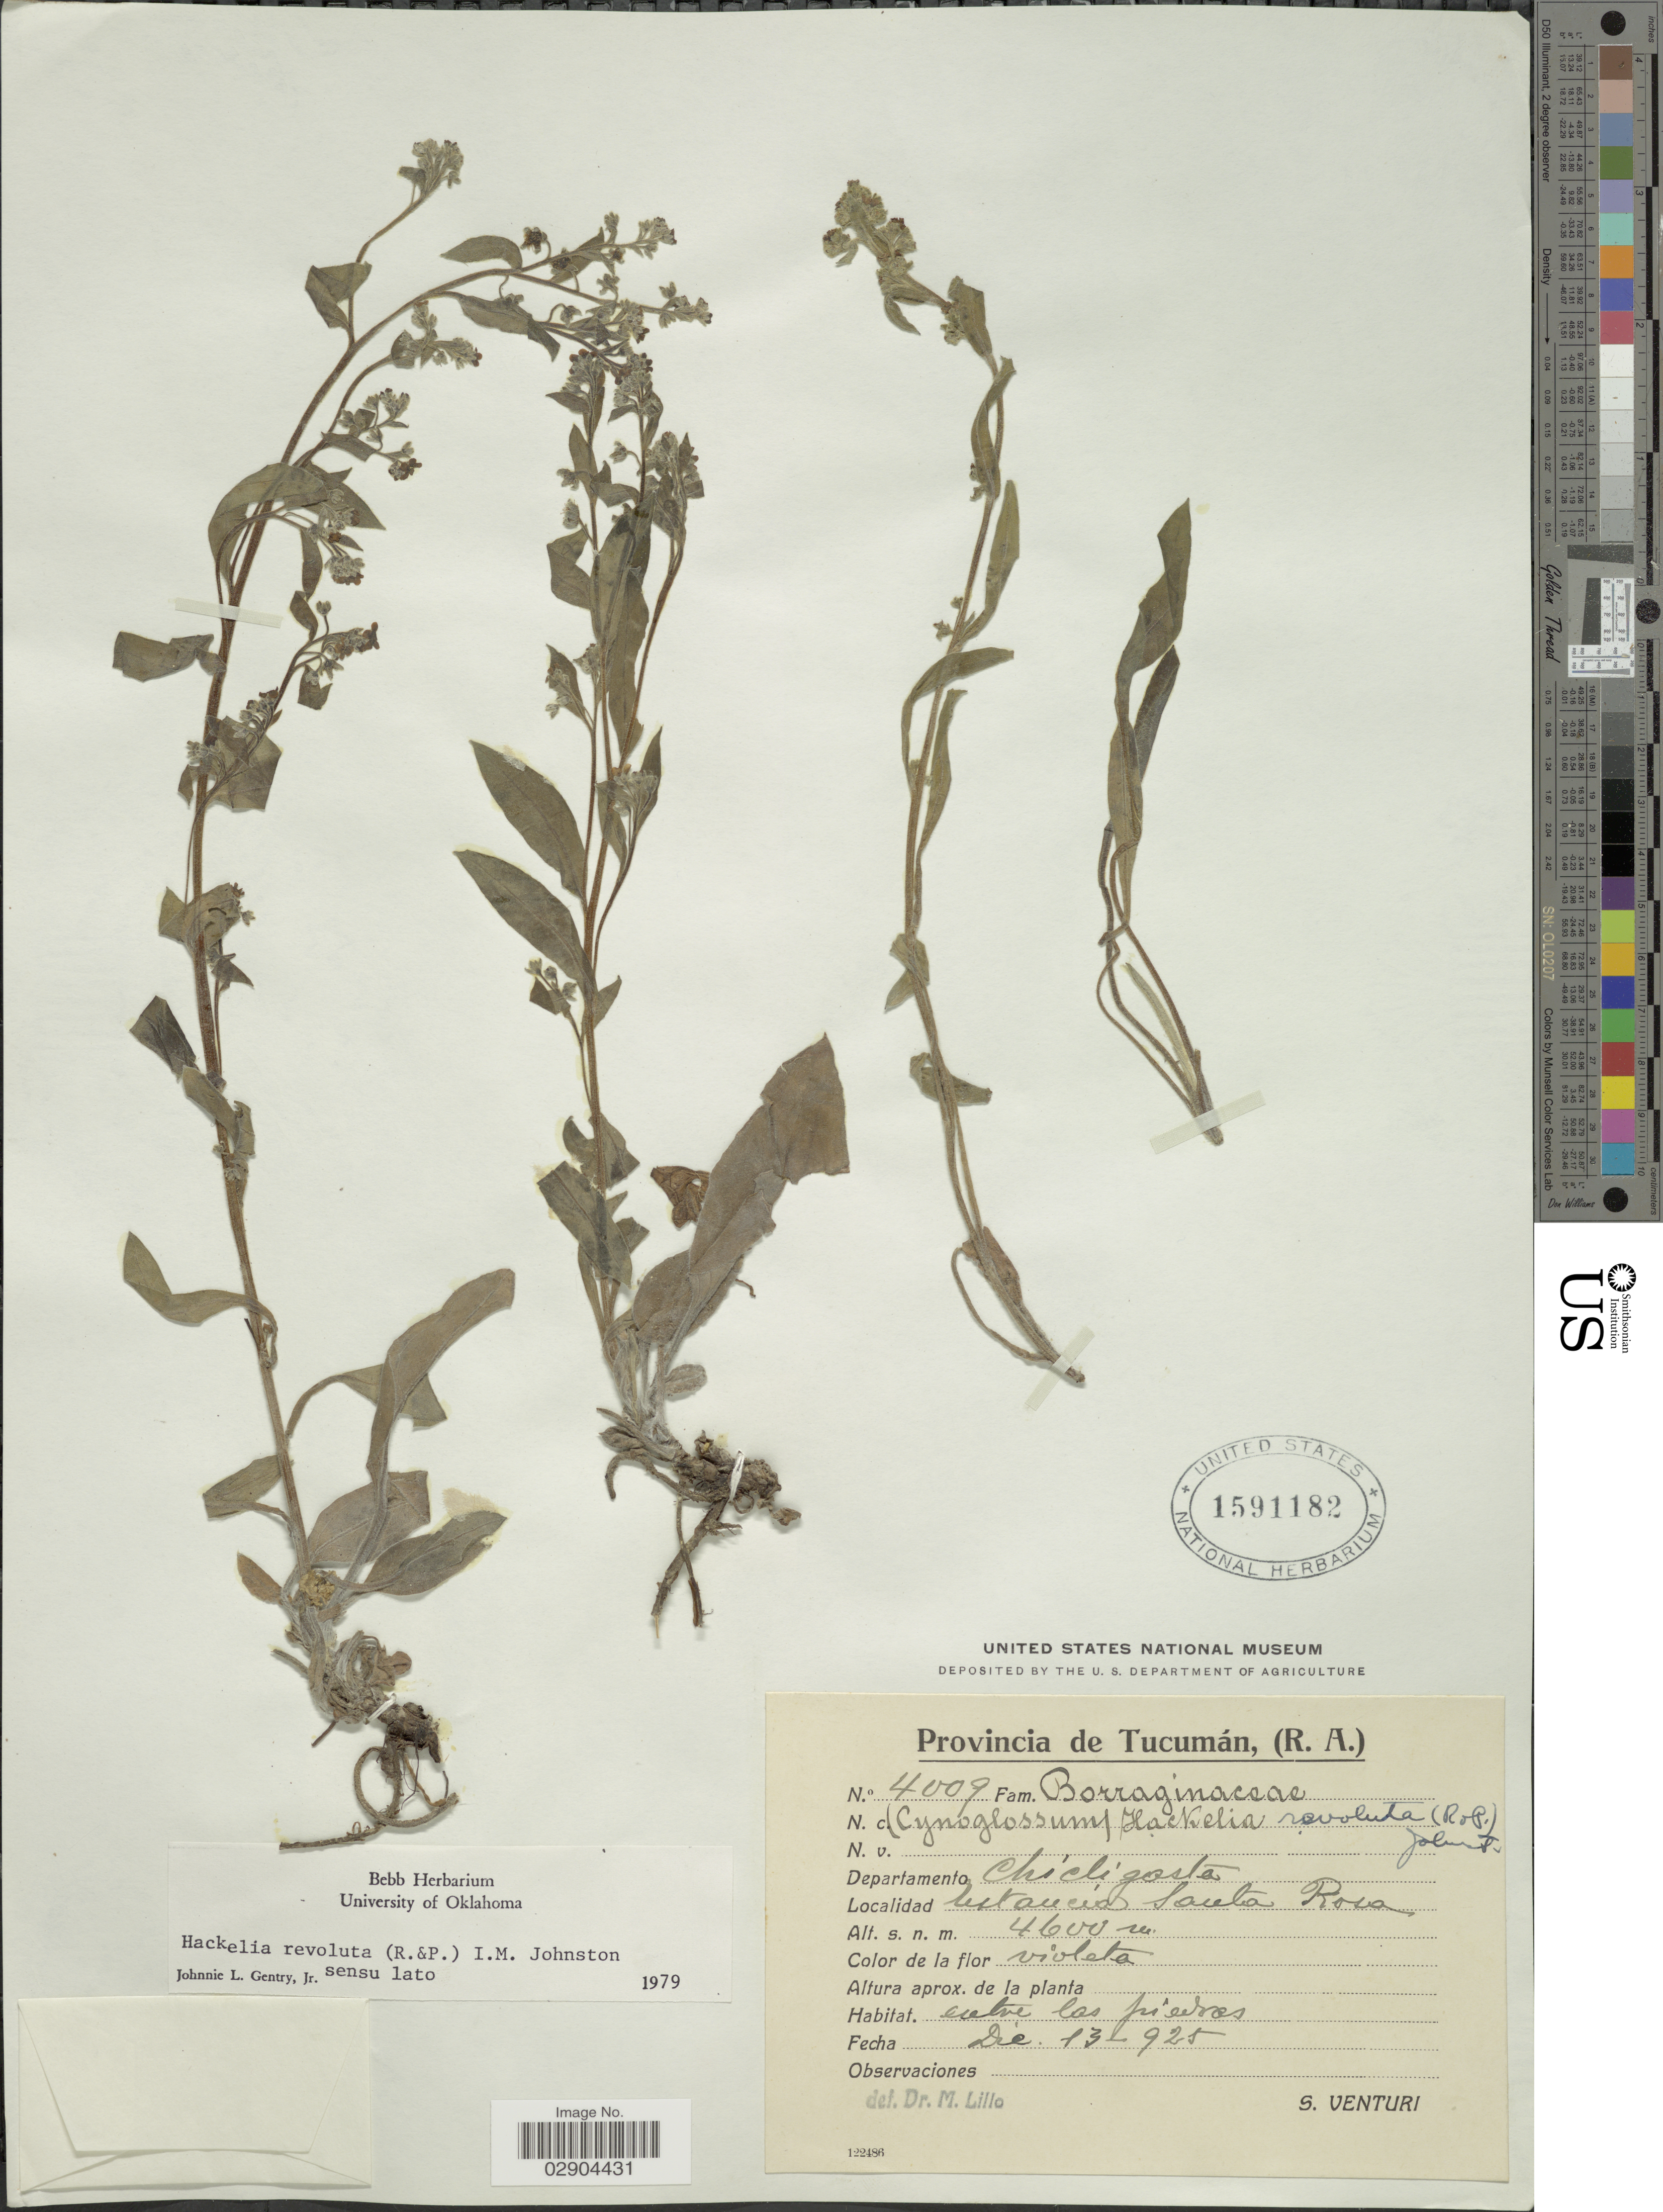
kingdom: Plantae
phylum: Tracheophyta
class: Magnoliopsida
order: Boraginales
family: Boraginaceae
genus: Hackelia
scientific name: Hackelia revoluta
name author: (Ruiz & Pav.) I.M. Johnst.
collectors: S. Venturi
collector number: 4009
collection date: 1925-12-13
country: Argentina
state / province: Tucuman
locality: Provincia de Tucumán, (R.A.). Departamento Chicligasta. Estancia Santa Rosa.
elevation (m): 4600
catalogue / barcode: US 1591182